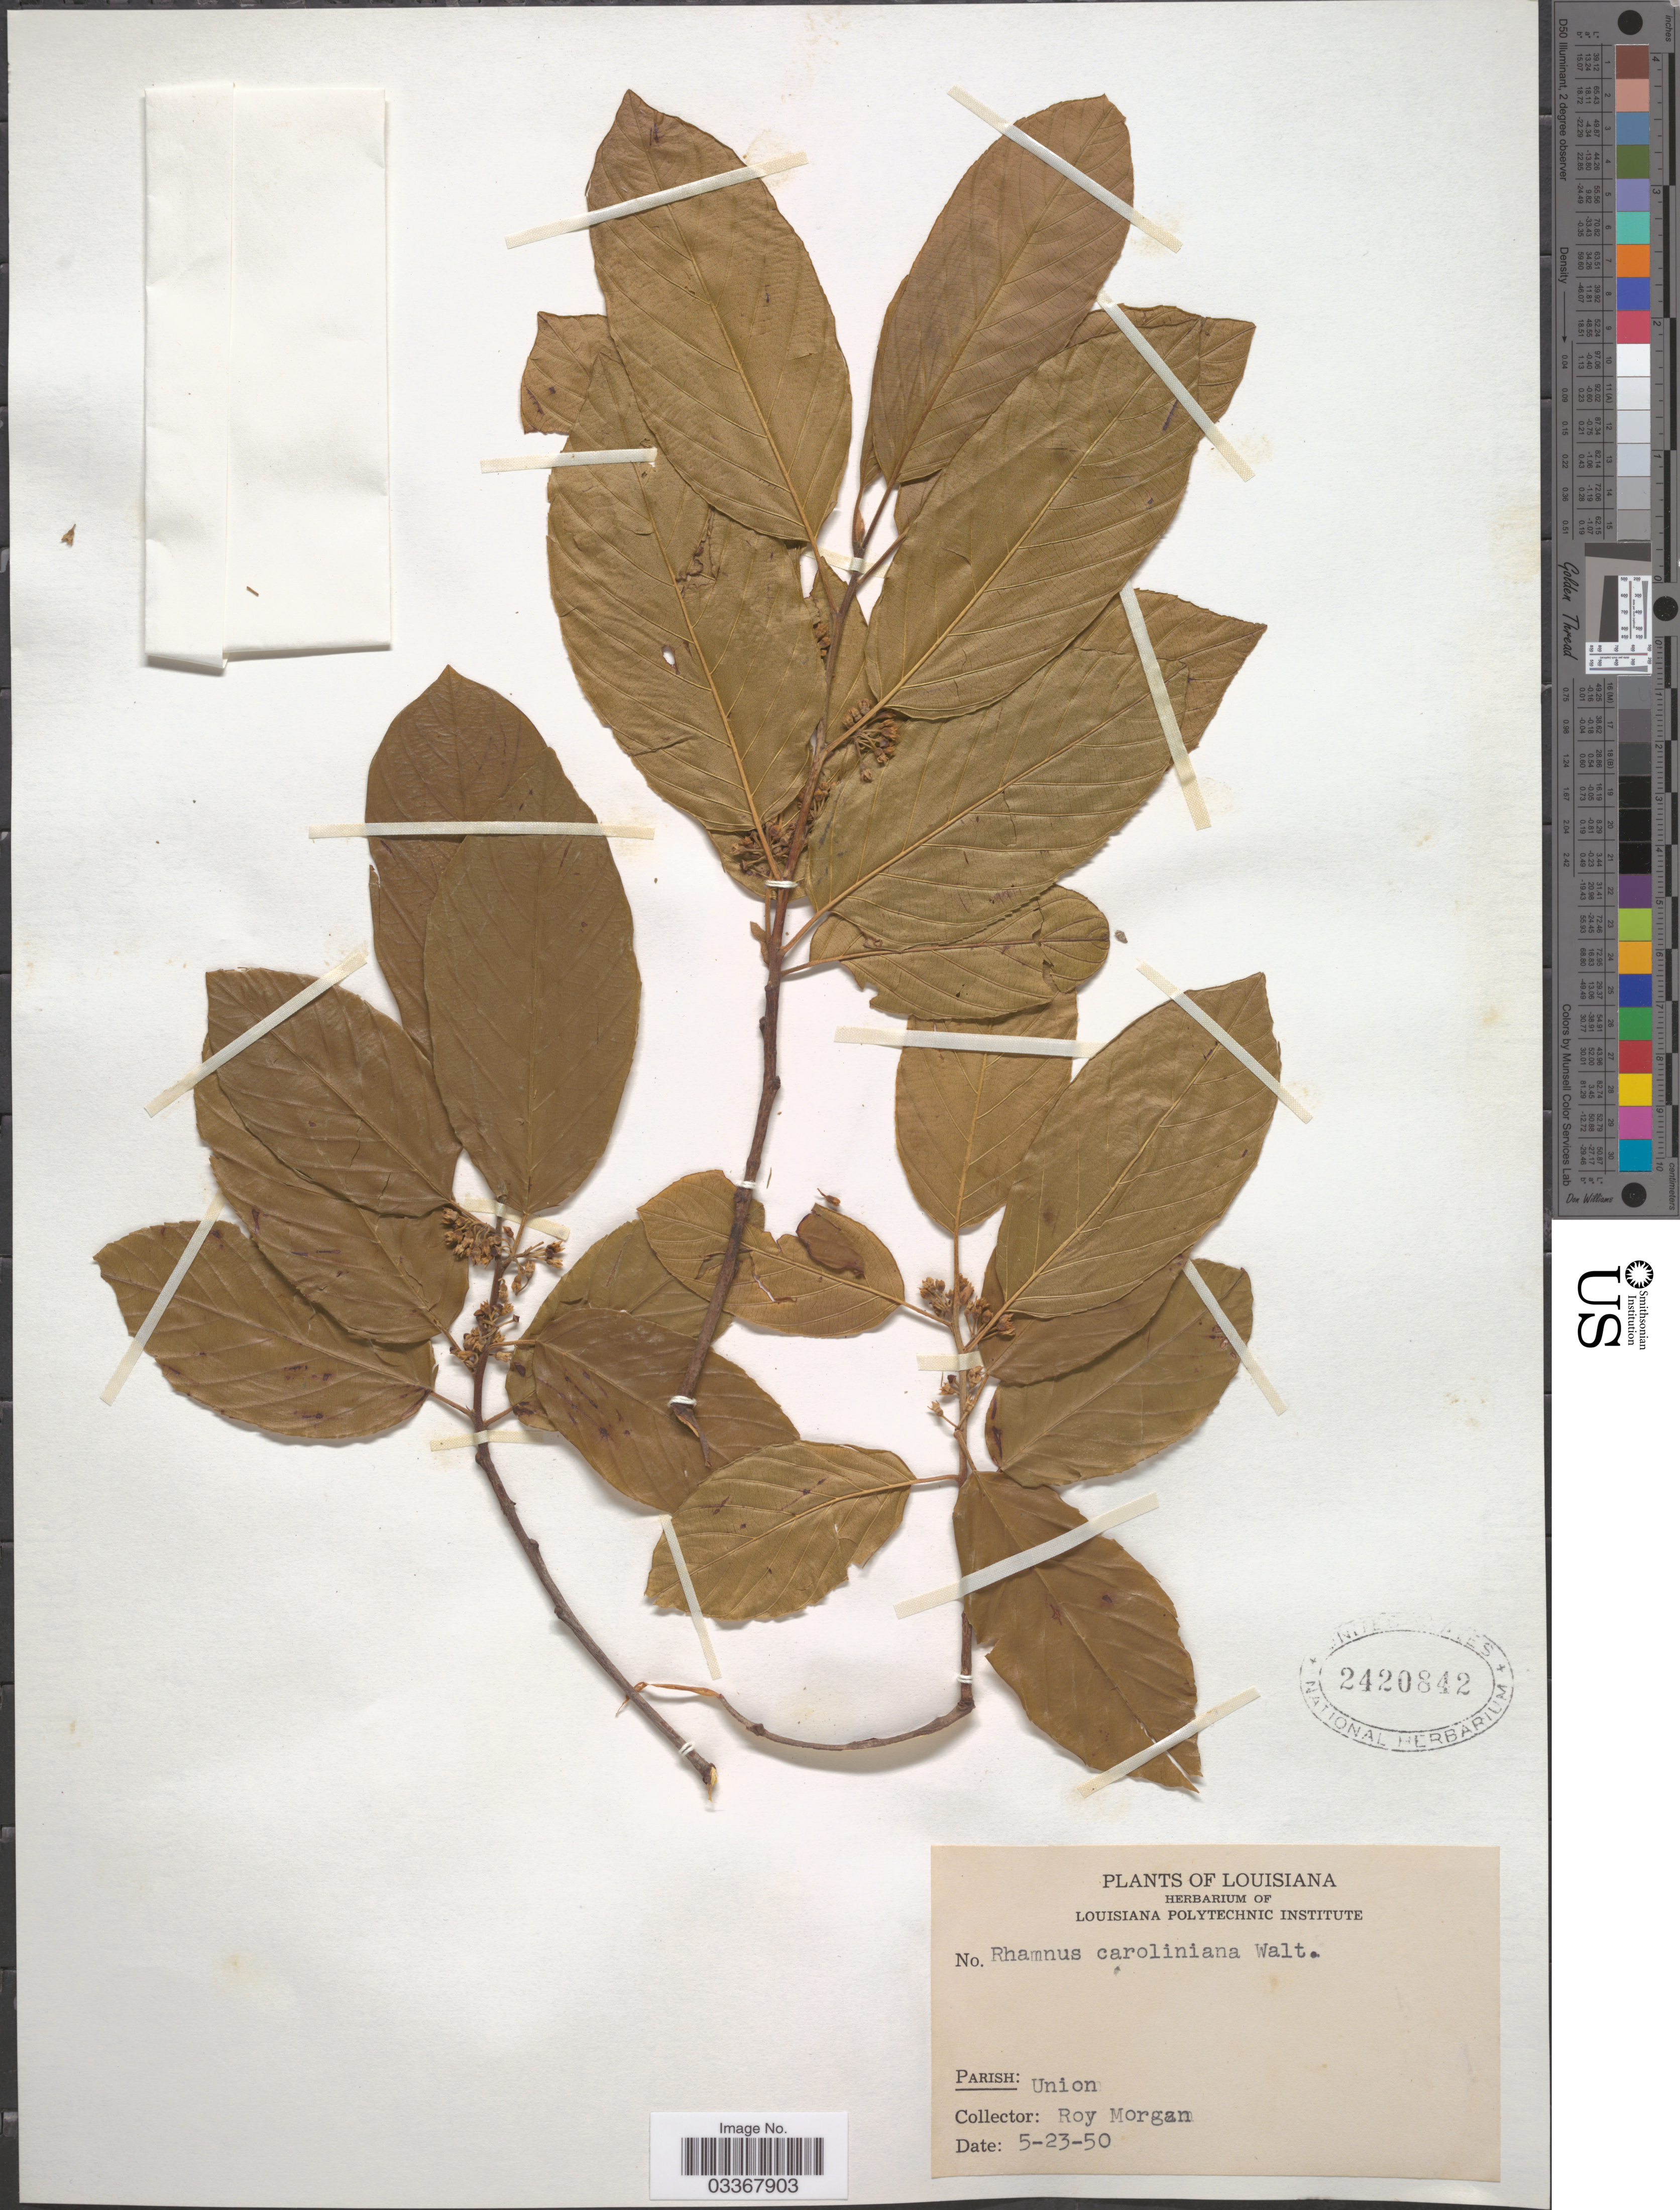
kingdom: Plantae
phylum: Tracheophyta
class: Magnoliopsida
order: Rosales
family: Rhamnaceae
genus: Frangula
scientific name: Frangula caroliniana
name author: (Walter) A. Gray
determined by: Strong, Mark T., (BOT), Smithsonian Institution - National Museum of Natural History (UNITED STATES)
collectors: R. Morgan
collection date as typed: Transcribed d/m/y: 23/5/50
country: United States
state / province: Louisiana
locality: Parish: Union.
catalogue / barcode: US 2420842